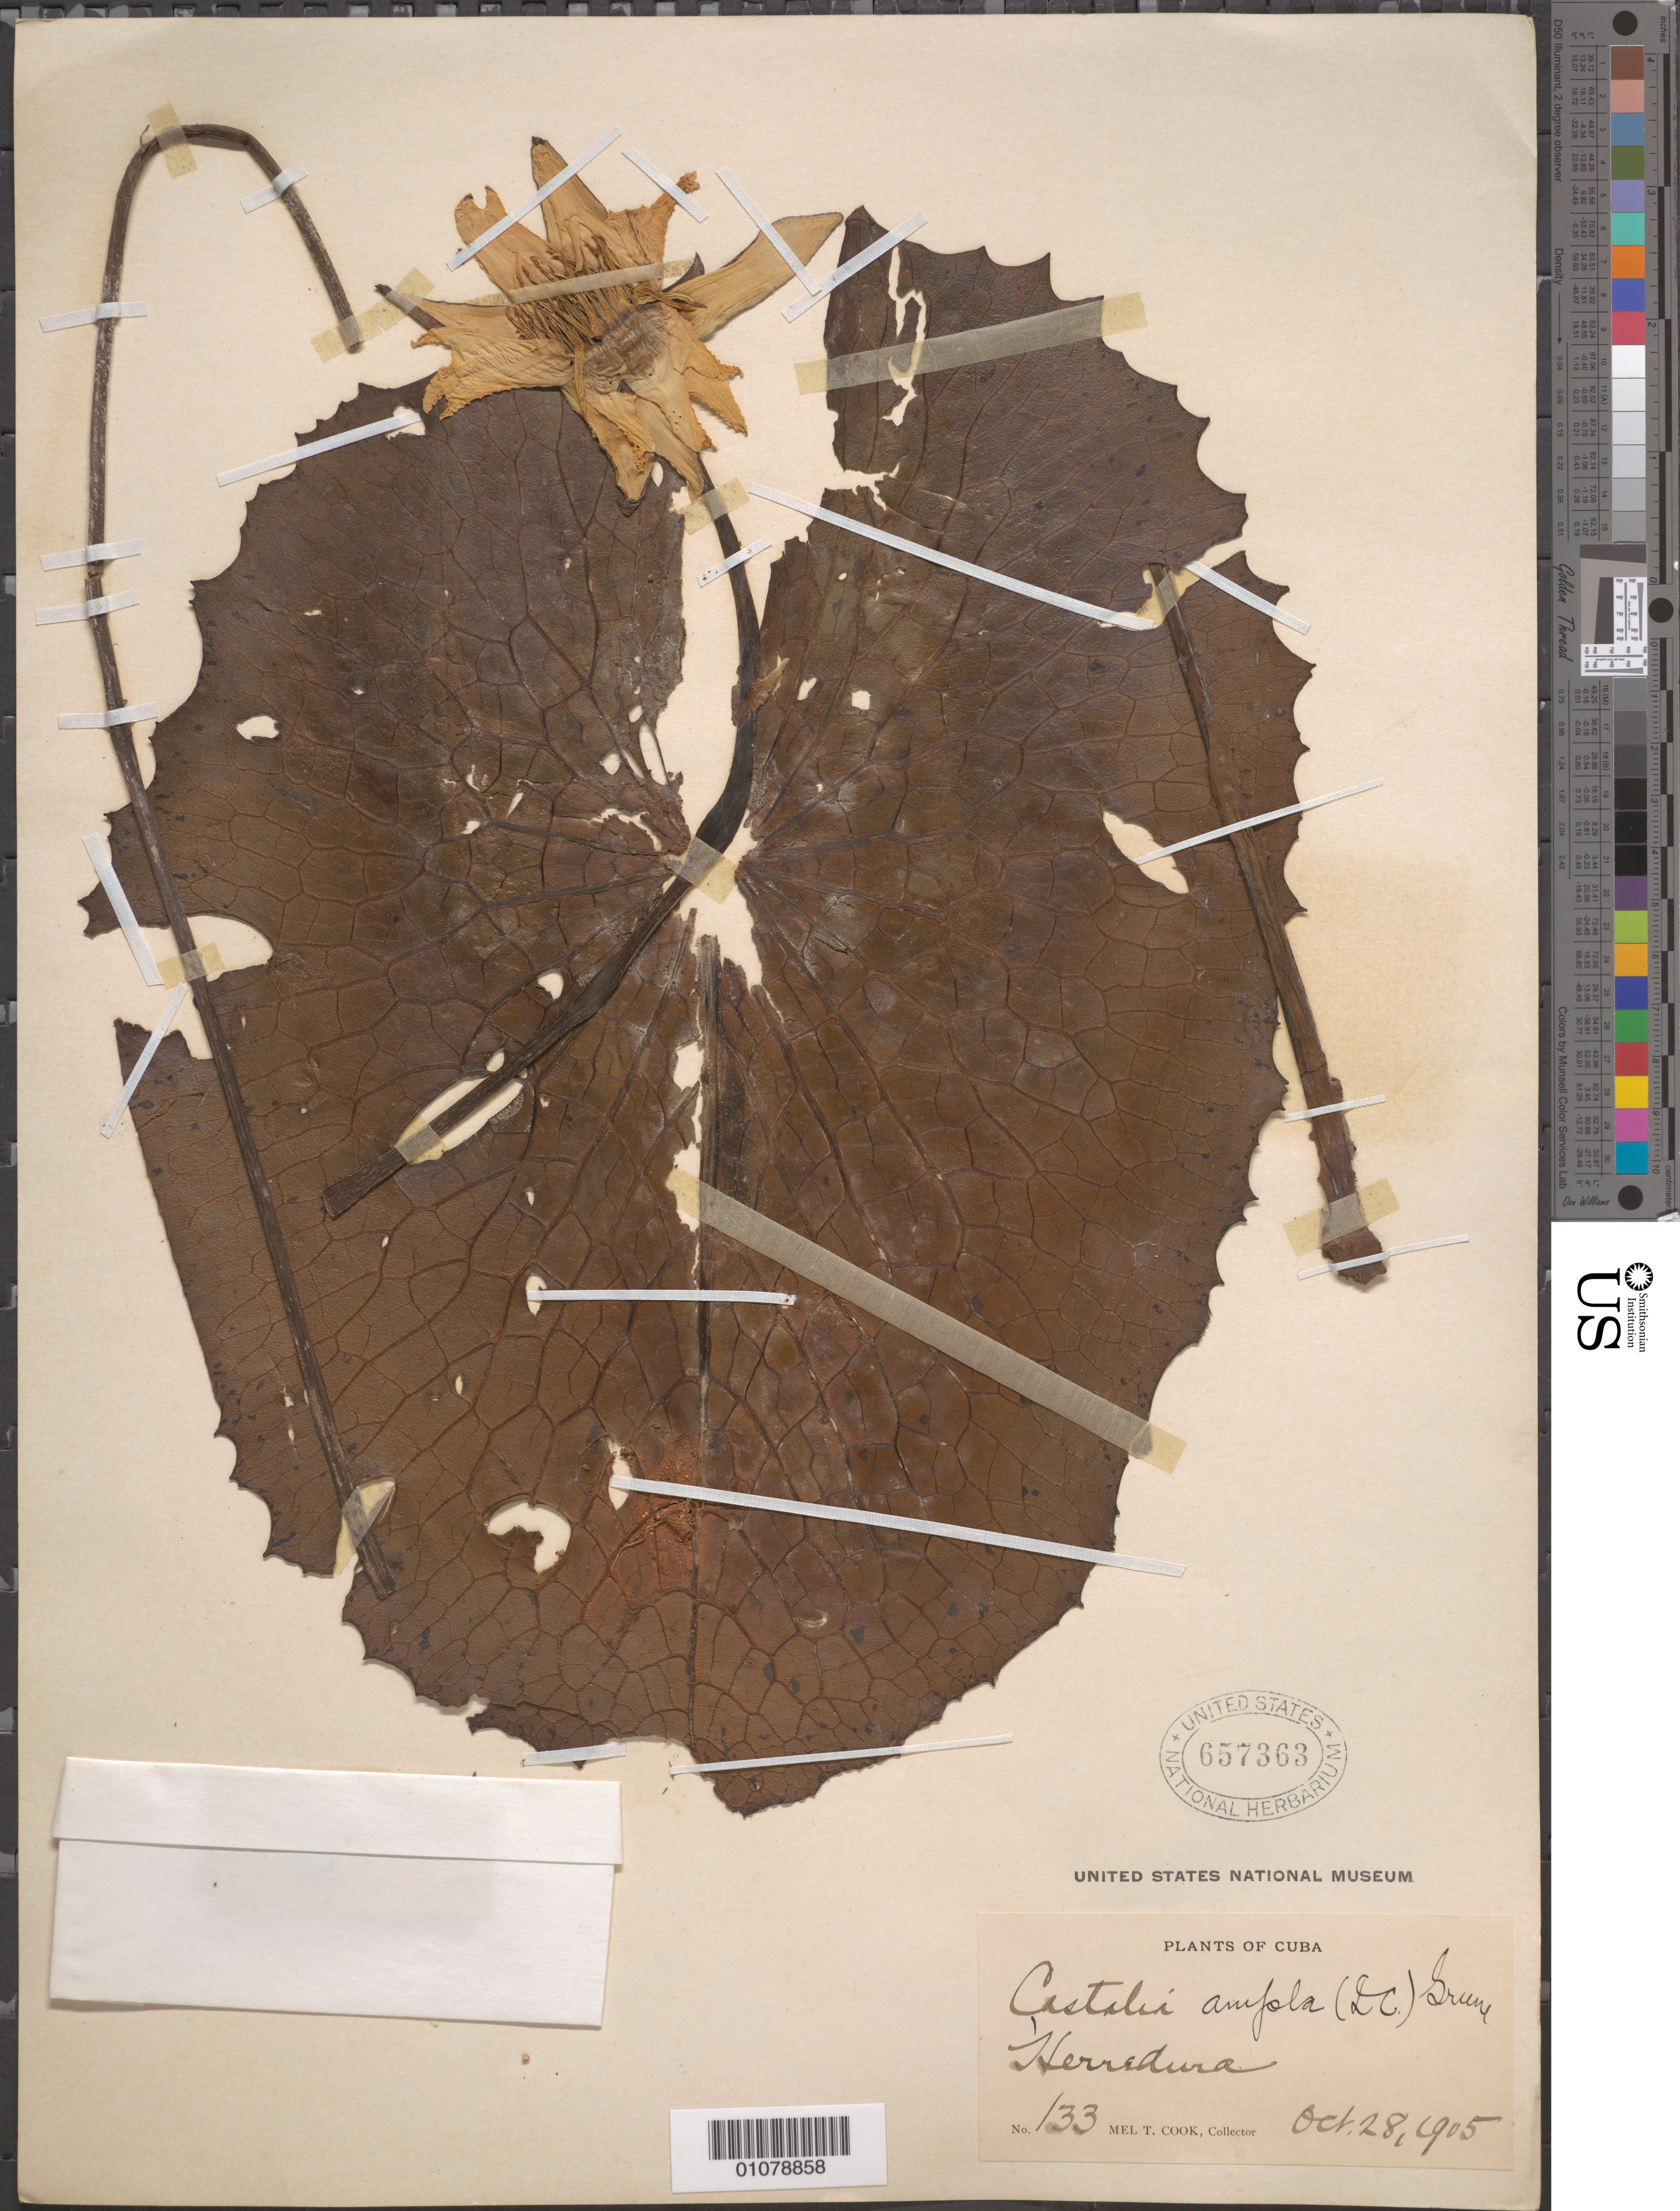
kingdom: Plantae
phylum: Tracheophyta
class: Magnoliopsida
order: Nymphaeales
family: Nymphaeaceae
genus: Nymphaea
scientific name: Nymphaea ampla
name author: (Salisb.) DC.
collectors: M. T. Cook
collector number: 133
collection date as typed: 28 Oct 1905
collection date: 1905-10-28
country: Cuba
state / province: Ciego de Ávila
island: Cuba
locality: Herradura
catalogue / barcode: US 657363